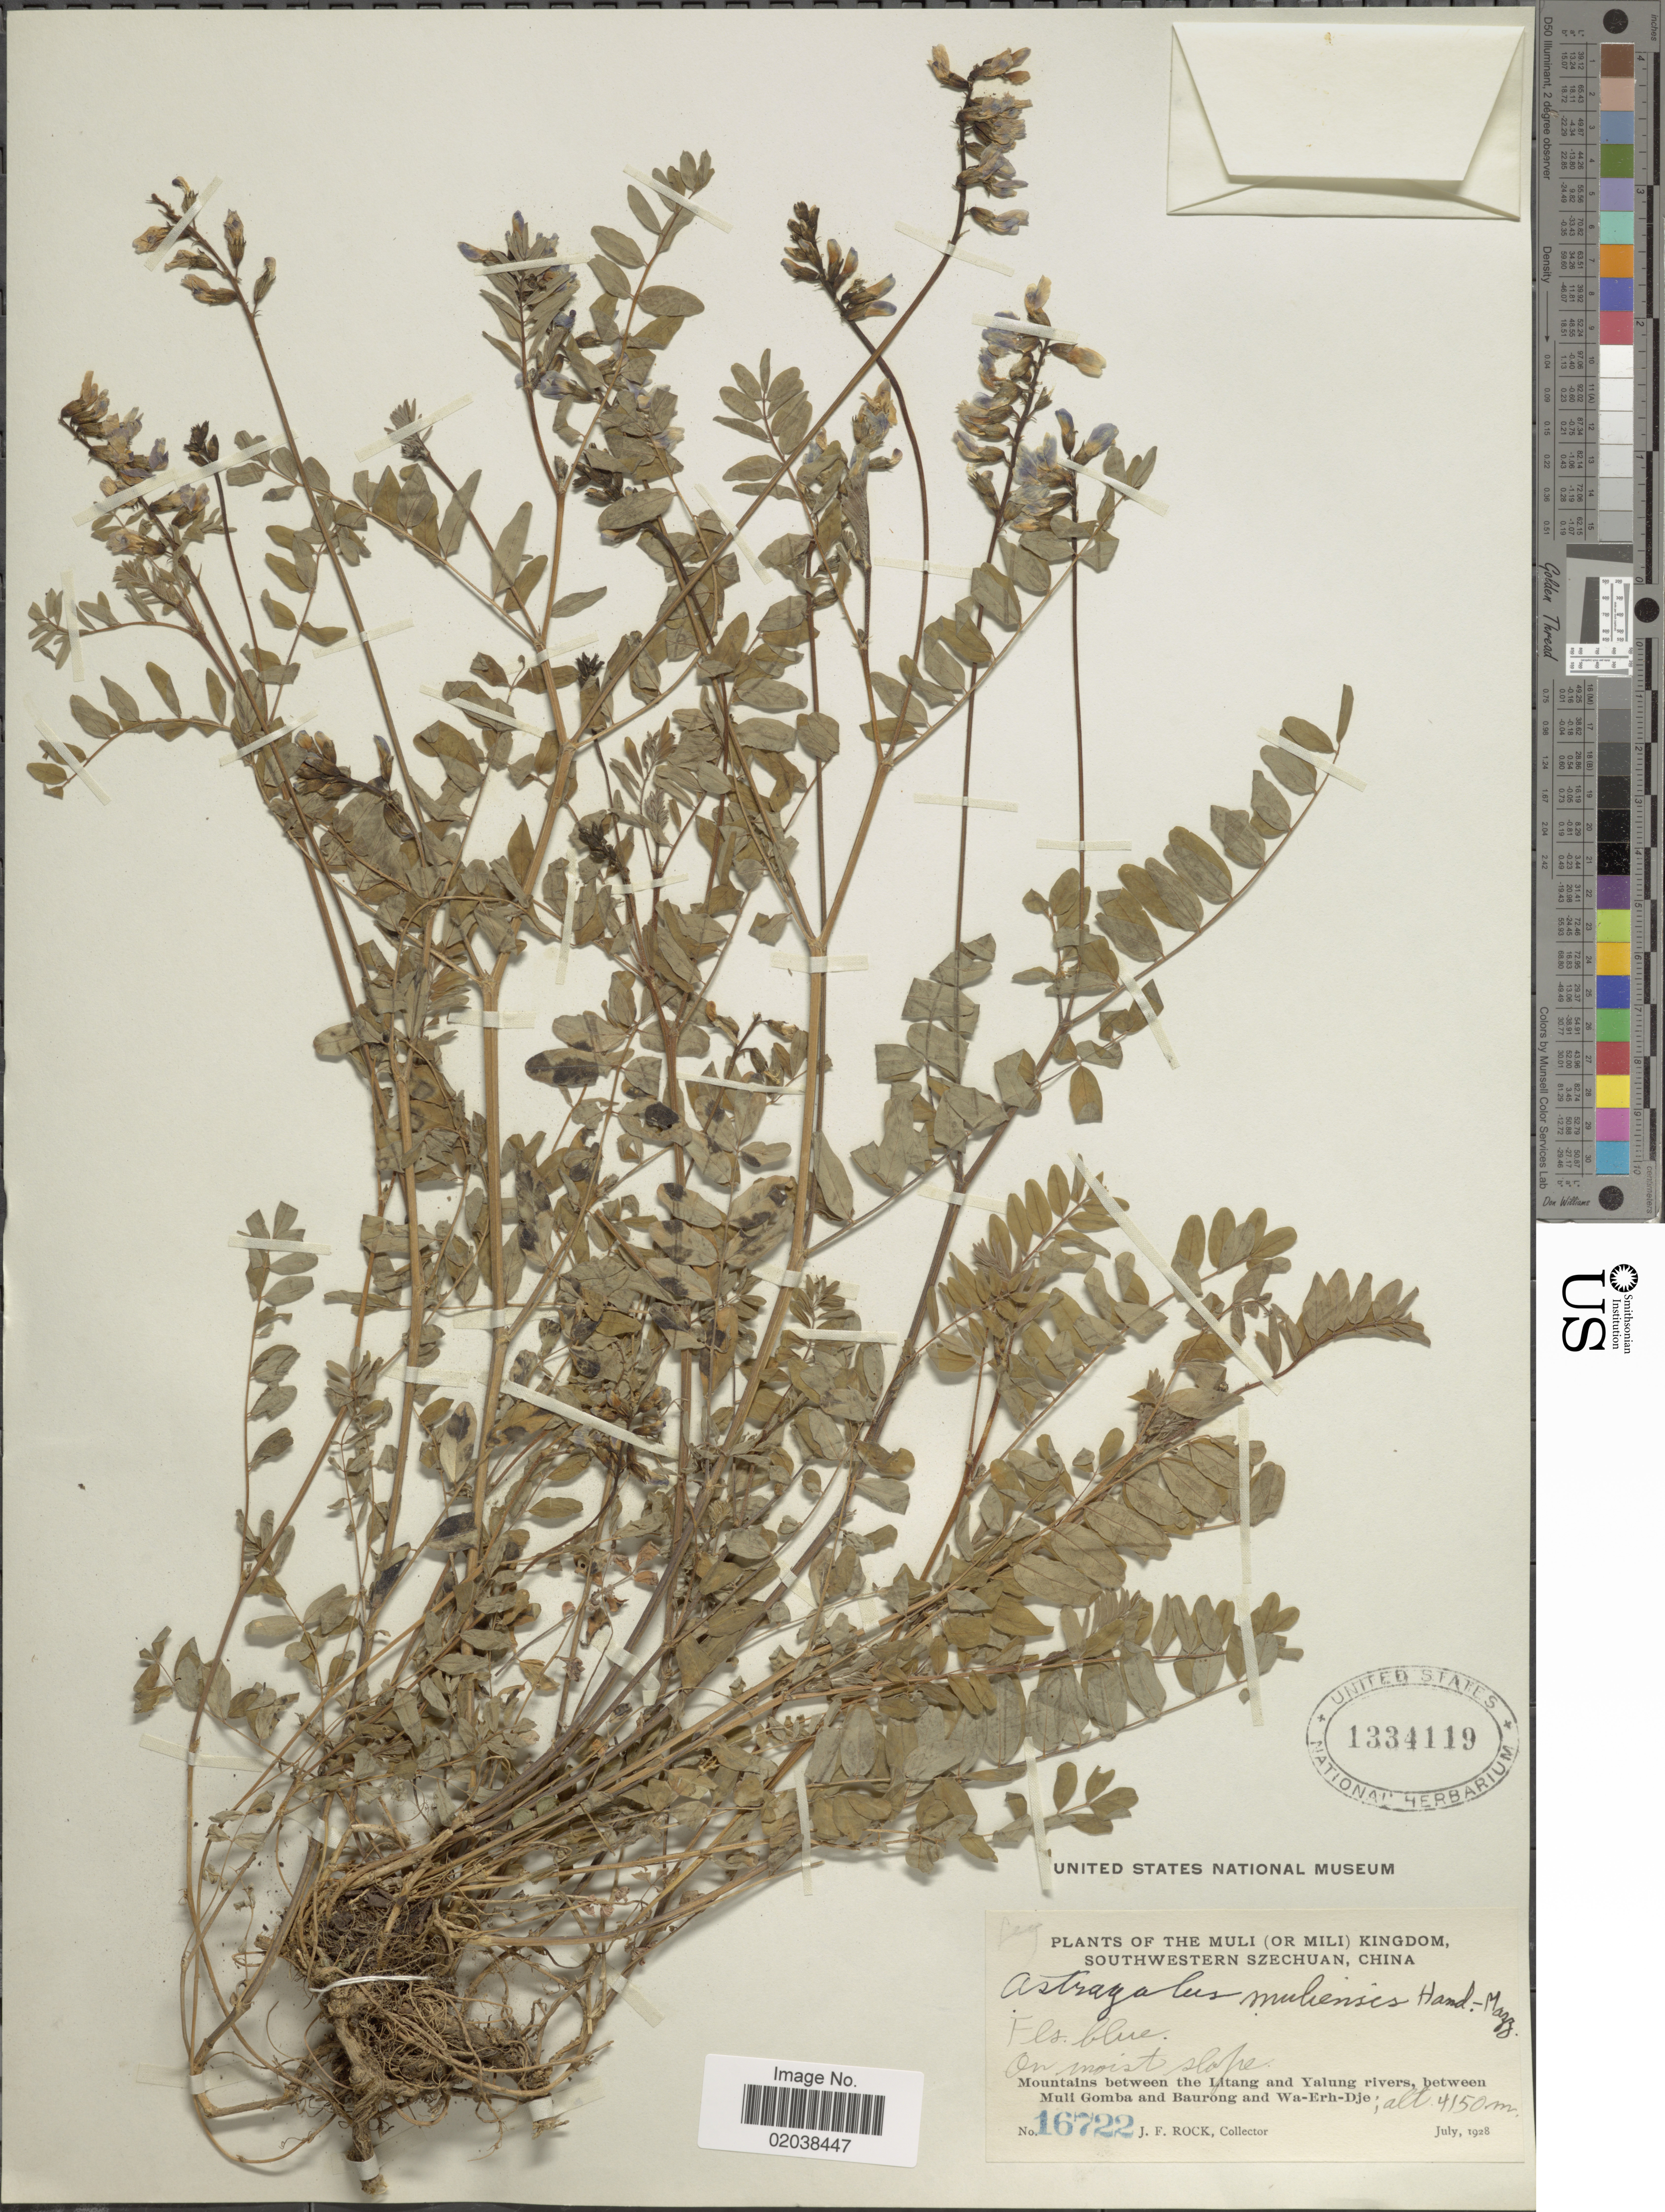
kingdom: Plantae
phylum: Tracheophyta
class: Magnoliopsida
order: Fabales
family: Fabaceae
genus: Astragalus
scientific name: Astragalus muliensis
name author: Hand.-Mazz.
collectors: J. Rock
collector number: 16722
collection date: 1928-07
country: China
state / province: Sichuan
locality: Muli (or Mili) Kingdom, southwestern Szechuan. Mountains between the Litang and Yalung rivers, between Muli Gomba and Baurong and Wa-Erh-Dje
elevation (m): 4150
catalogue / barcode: US 1334119